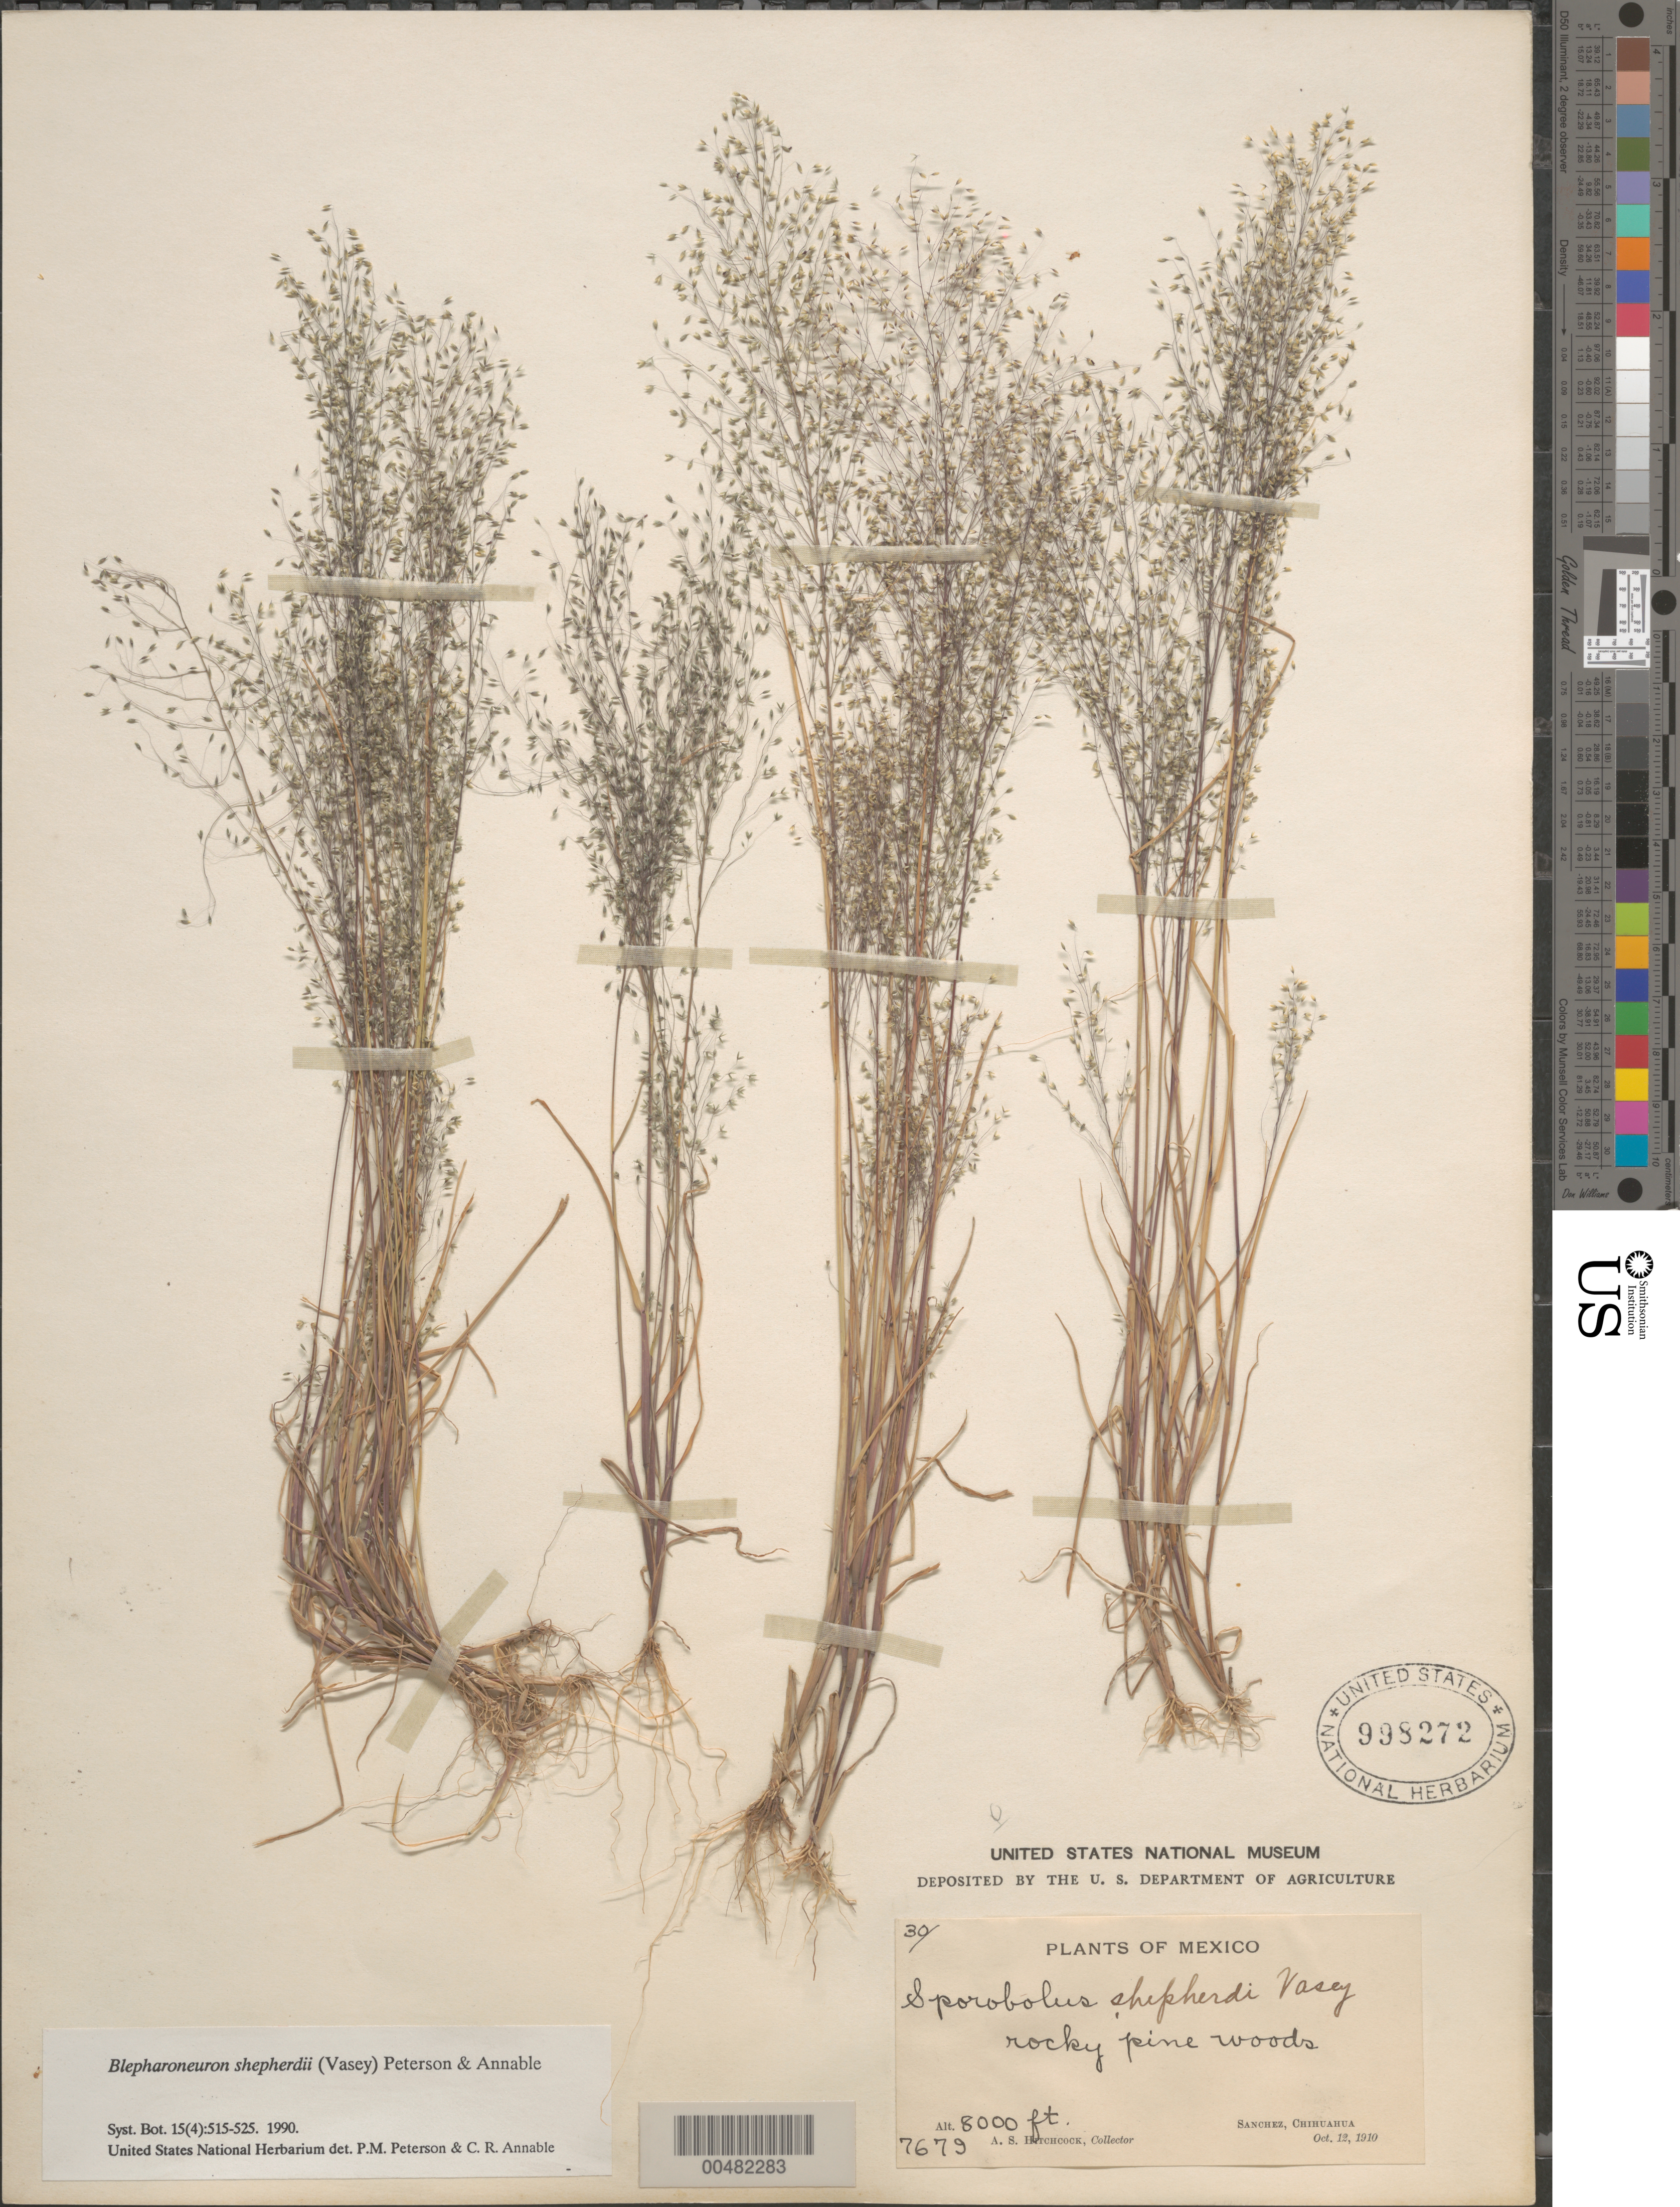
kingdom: Plantae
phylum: Tracheophyta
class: Liliopsida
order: Poales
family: Poaceae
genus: Blepharoneuron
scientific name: Blepharoneuron shepherdii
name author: (Vasey) P.M. Peterson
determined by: Peterson, P. M.; Annable, C. R.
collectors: A. S. Hitchcock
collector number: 7679/30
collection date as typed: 12 Oct 1910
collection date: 1910-10-12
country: Mexico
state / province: Chihuahua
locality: Sanchez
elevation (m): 2438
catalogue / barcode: US 998272